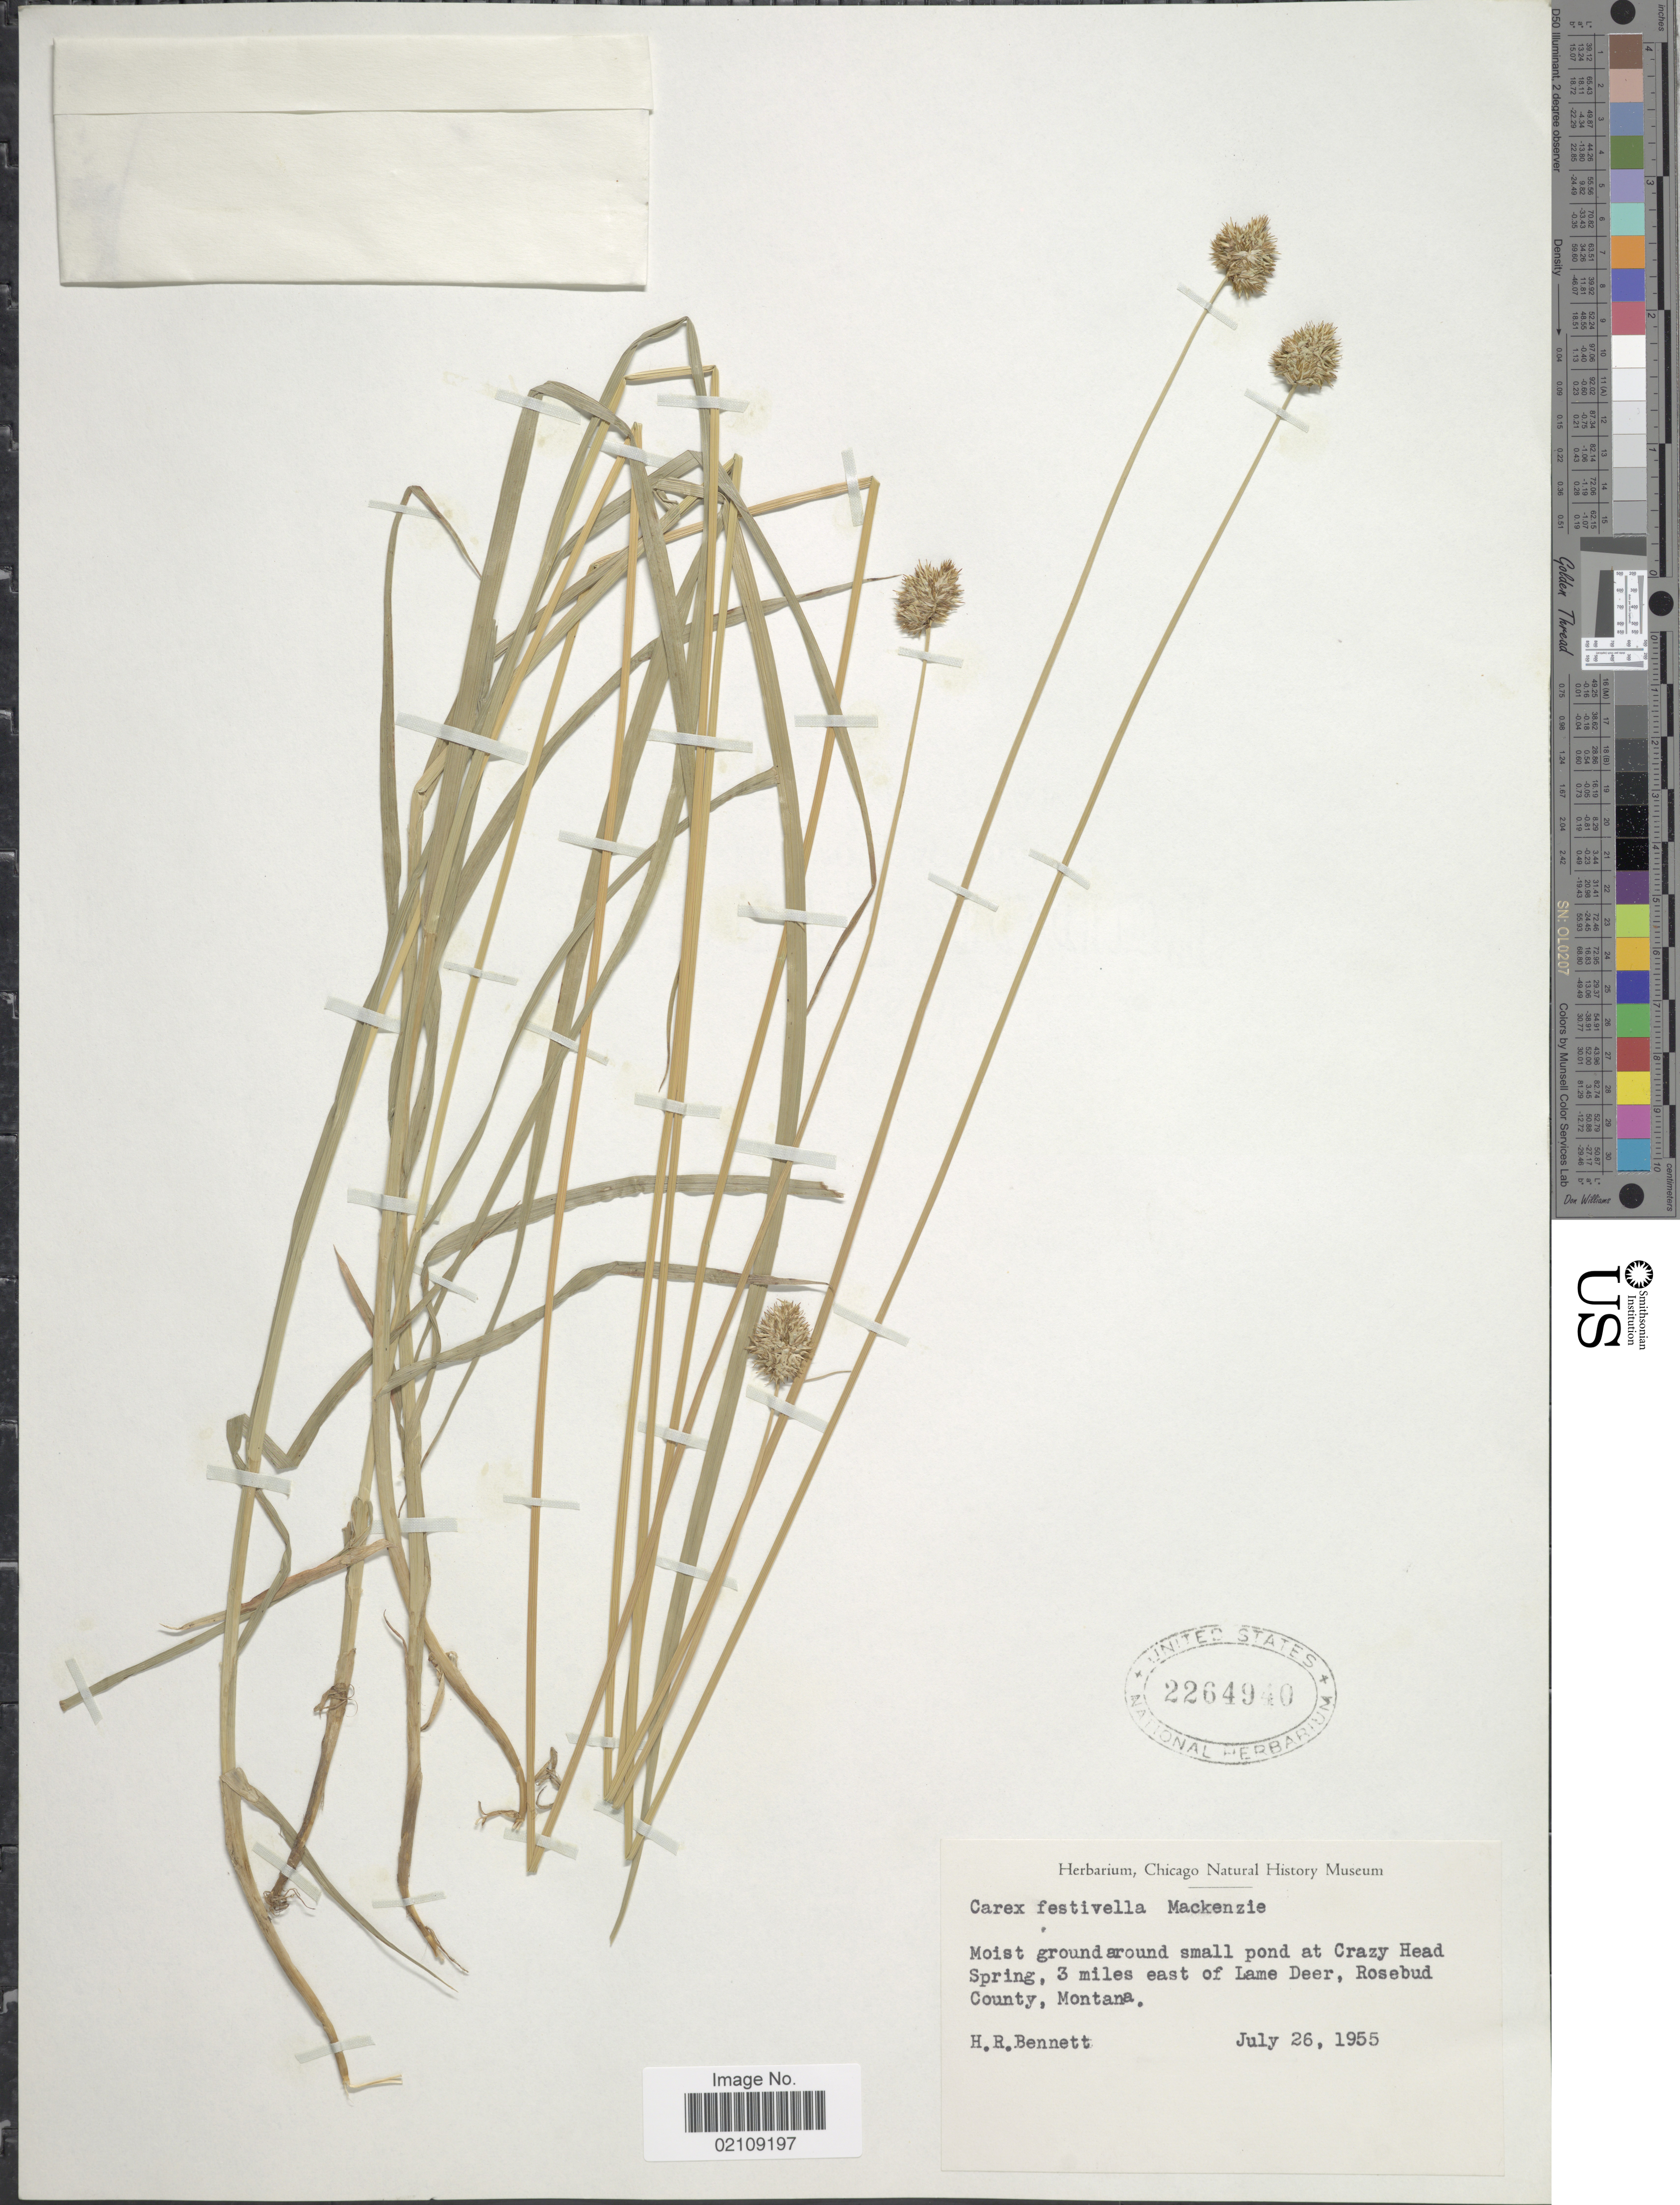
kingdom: Plantae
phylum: Tracheophyta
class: Liliopsida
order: Poales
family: Cyperaceae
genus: Carex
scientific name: Carex microptera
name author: Mack.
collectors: H. R. Bennett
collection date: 1955-07-26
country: United States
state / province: Montana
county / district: Rosebud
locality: Crazy Head Spring, 3 miles E of Lame Deer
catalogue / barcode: US 2264940